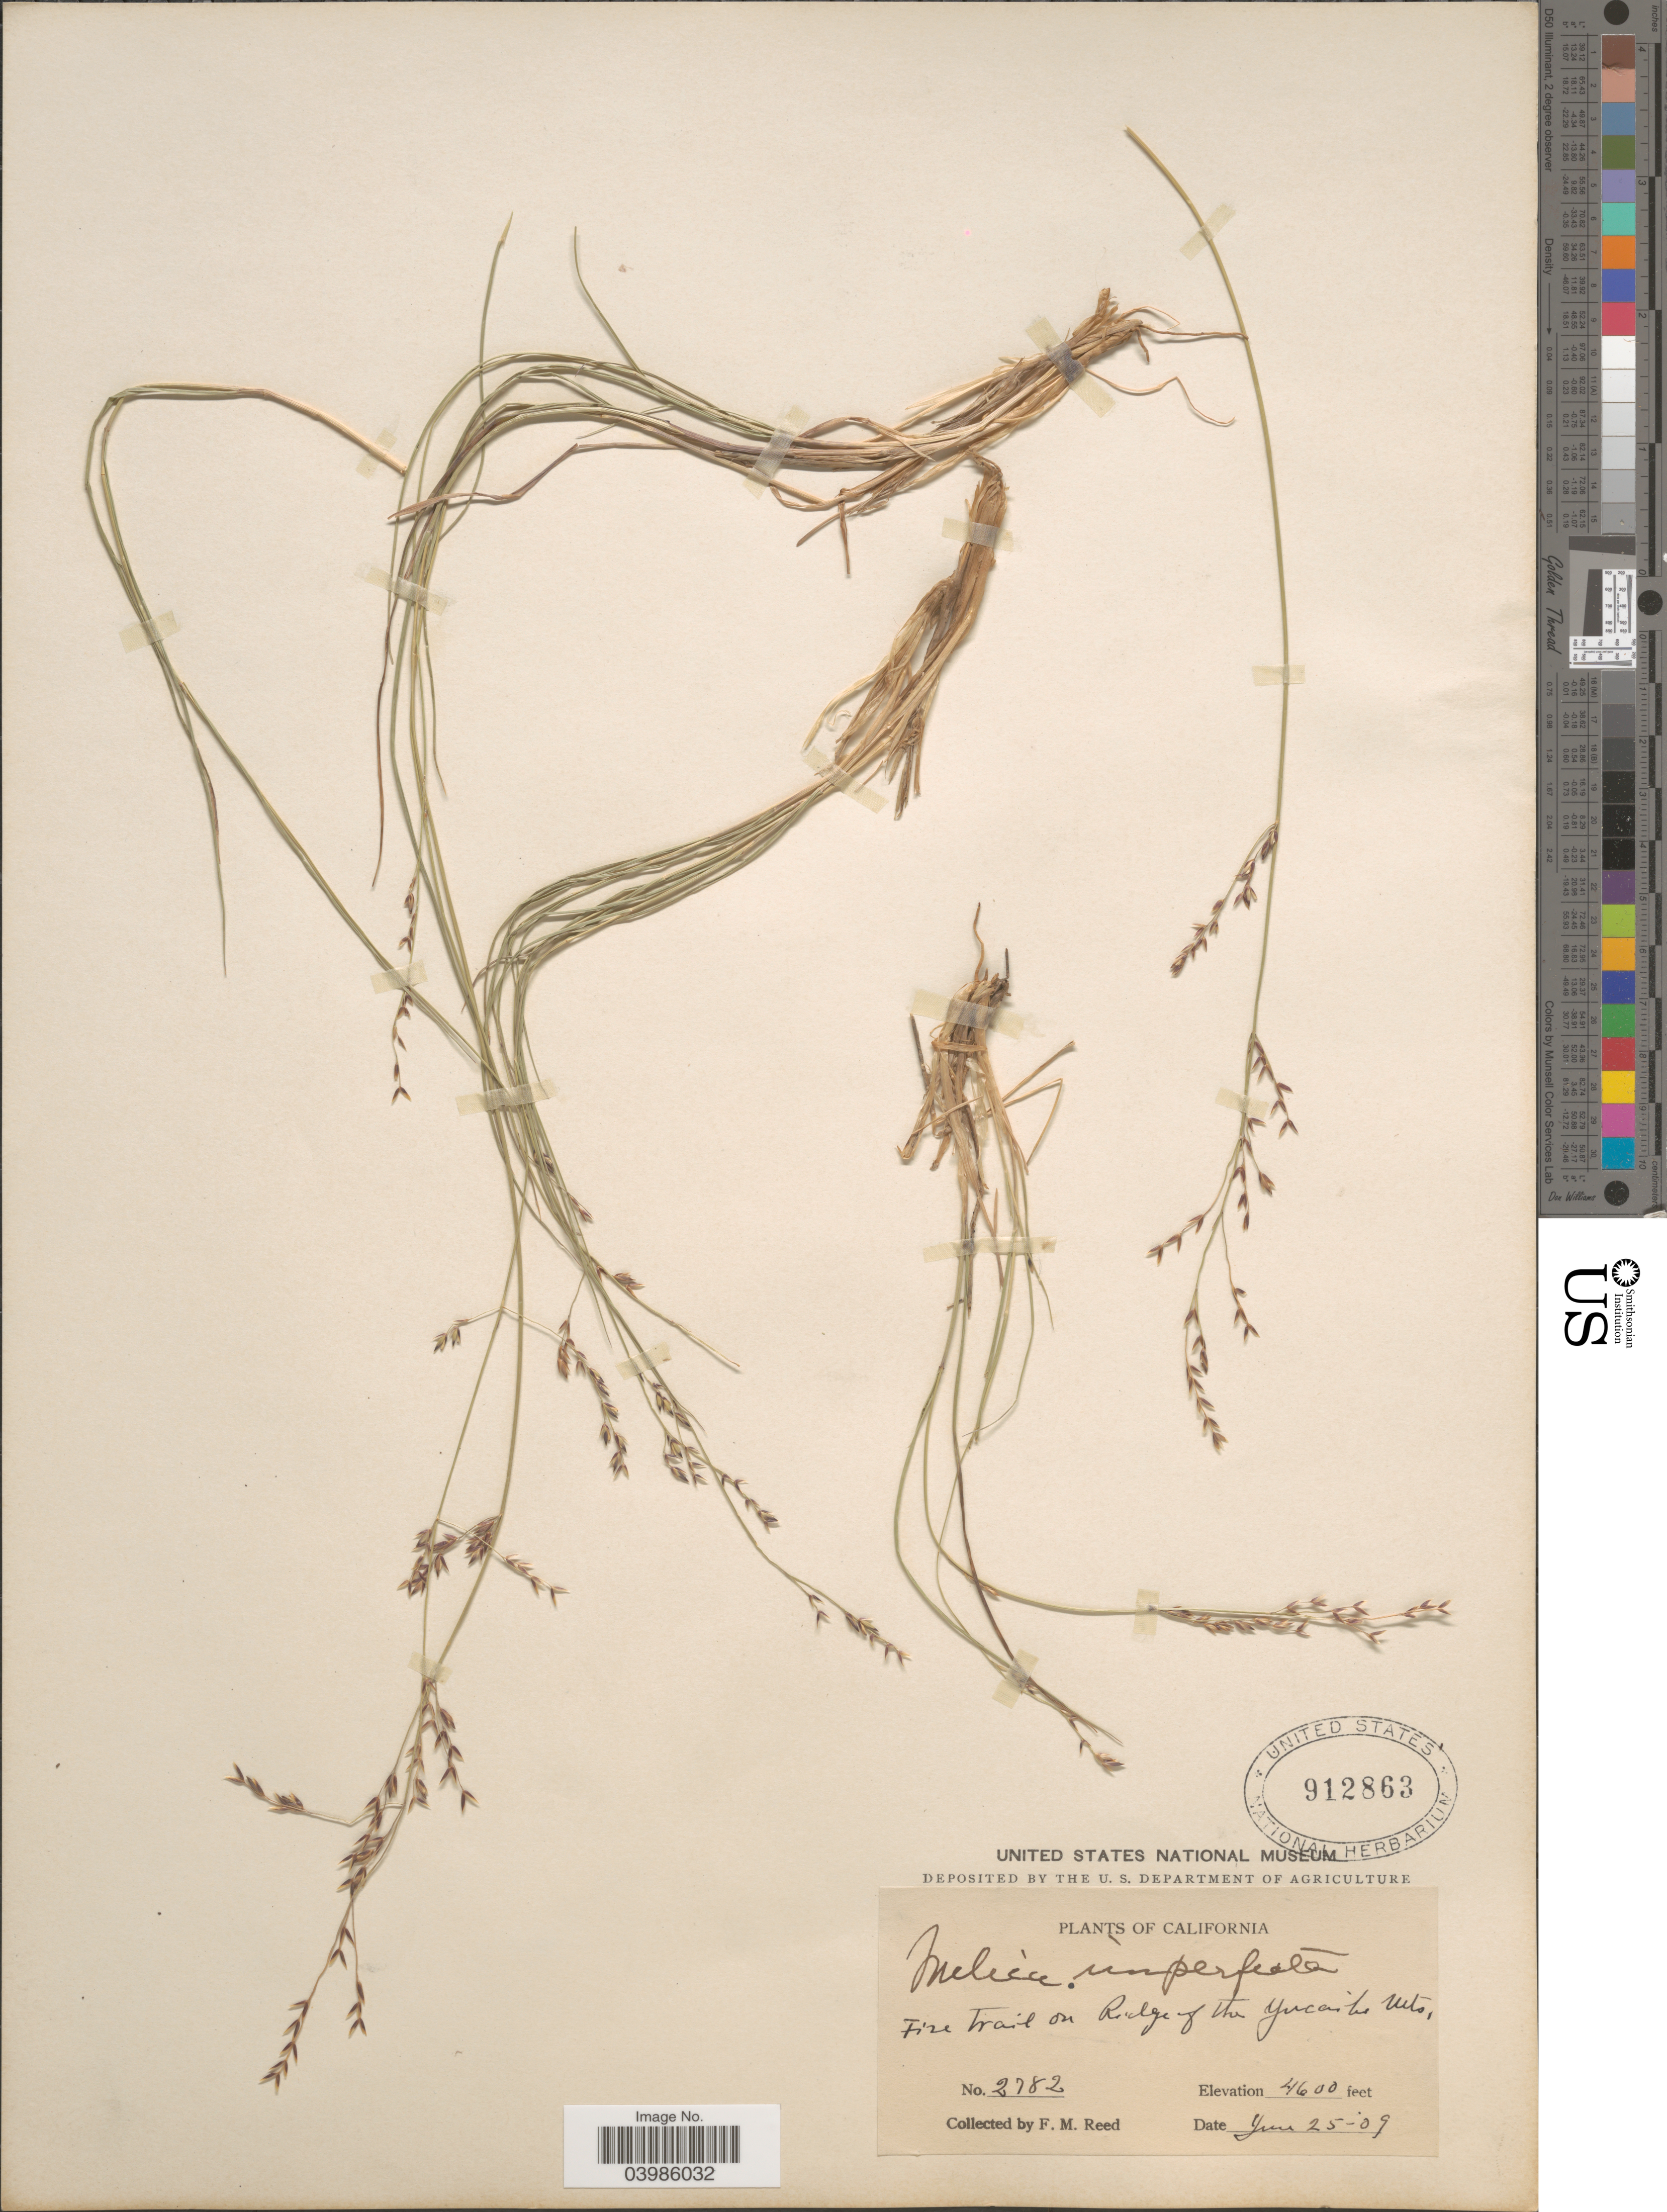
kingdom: Plantae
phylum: Tracheophyta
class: Liliopsida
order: Poales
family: Poaceae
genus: Melica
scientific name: Melica imperfecta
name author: Trin.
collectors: F. Reed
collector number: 2782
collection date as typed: Transcribed d/m/y: 25/6/9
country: United States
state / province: California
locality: Fire Trail on Ridge of the Yucaibe Mts.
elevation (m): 1402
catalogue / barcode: US 912863